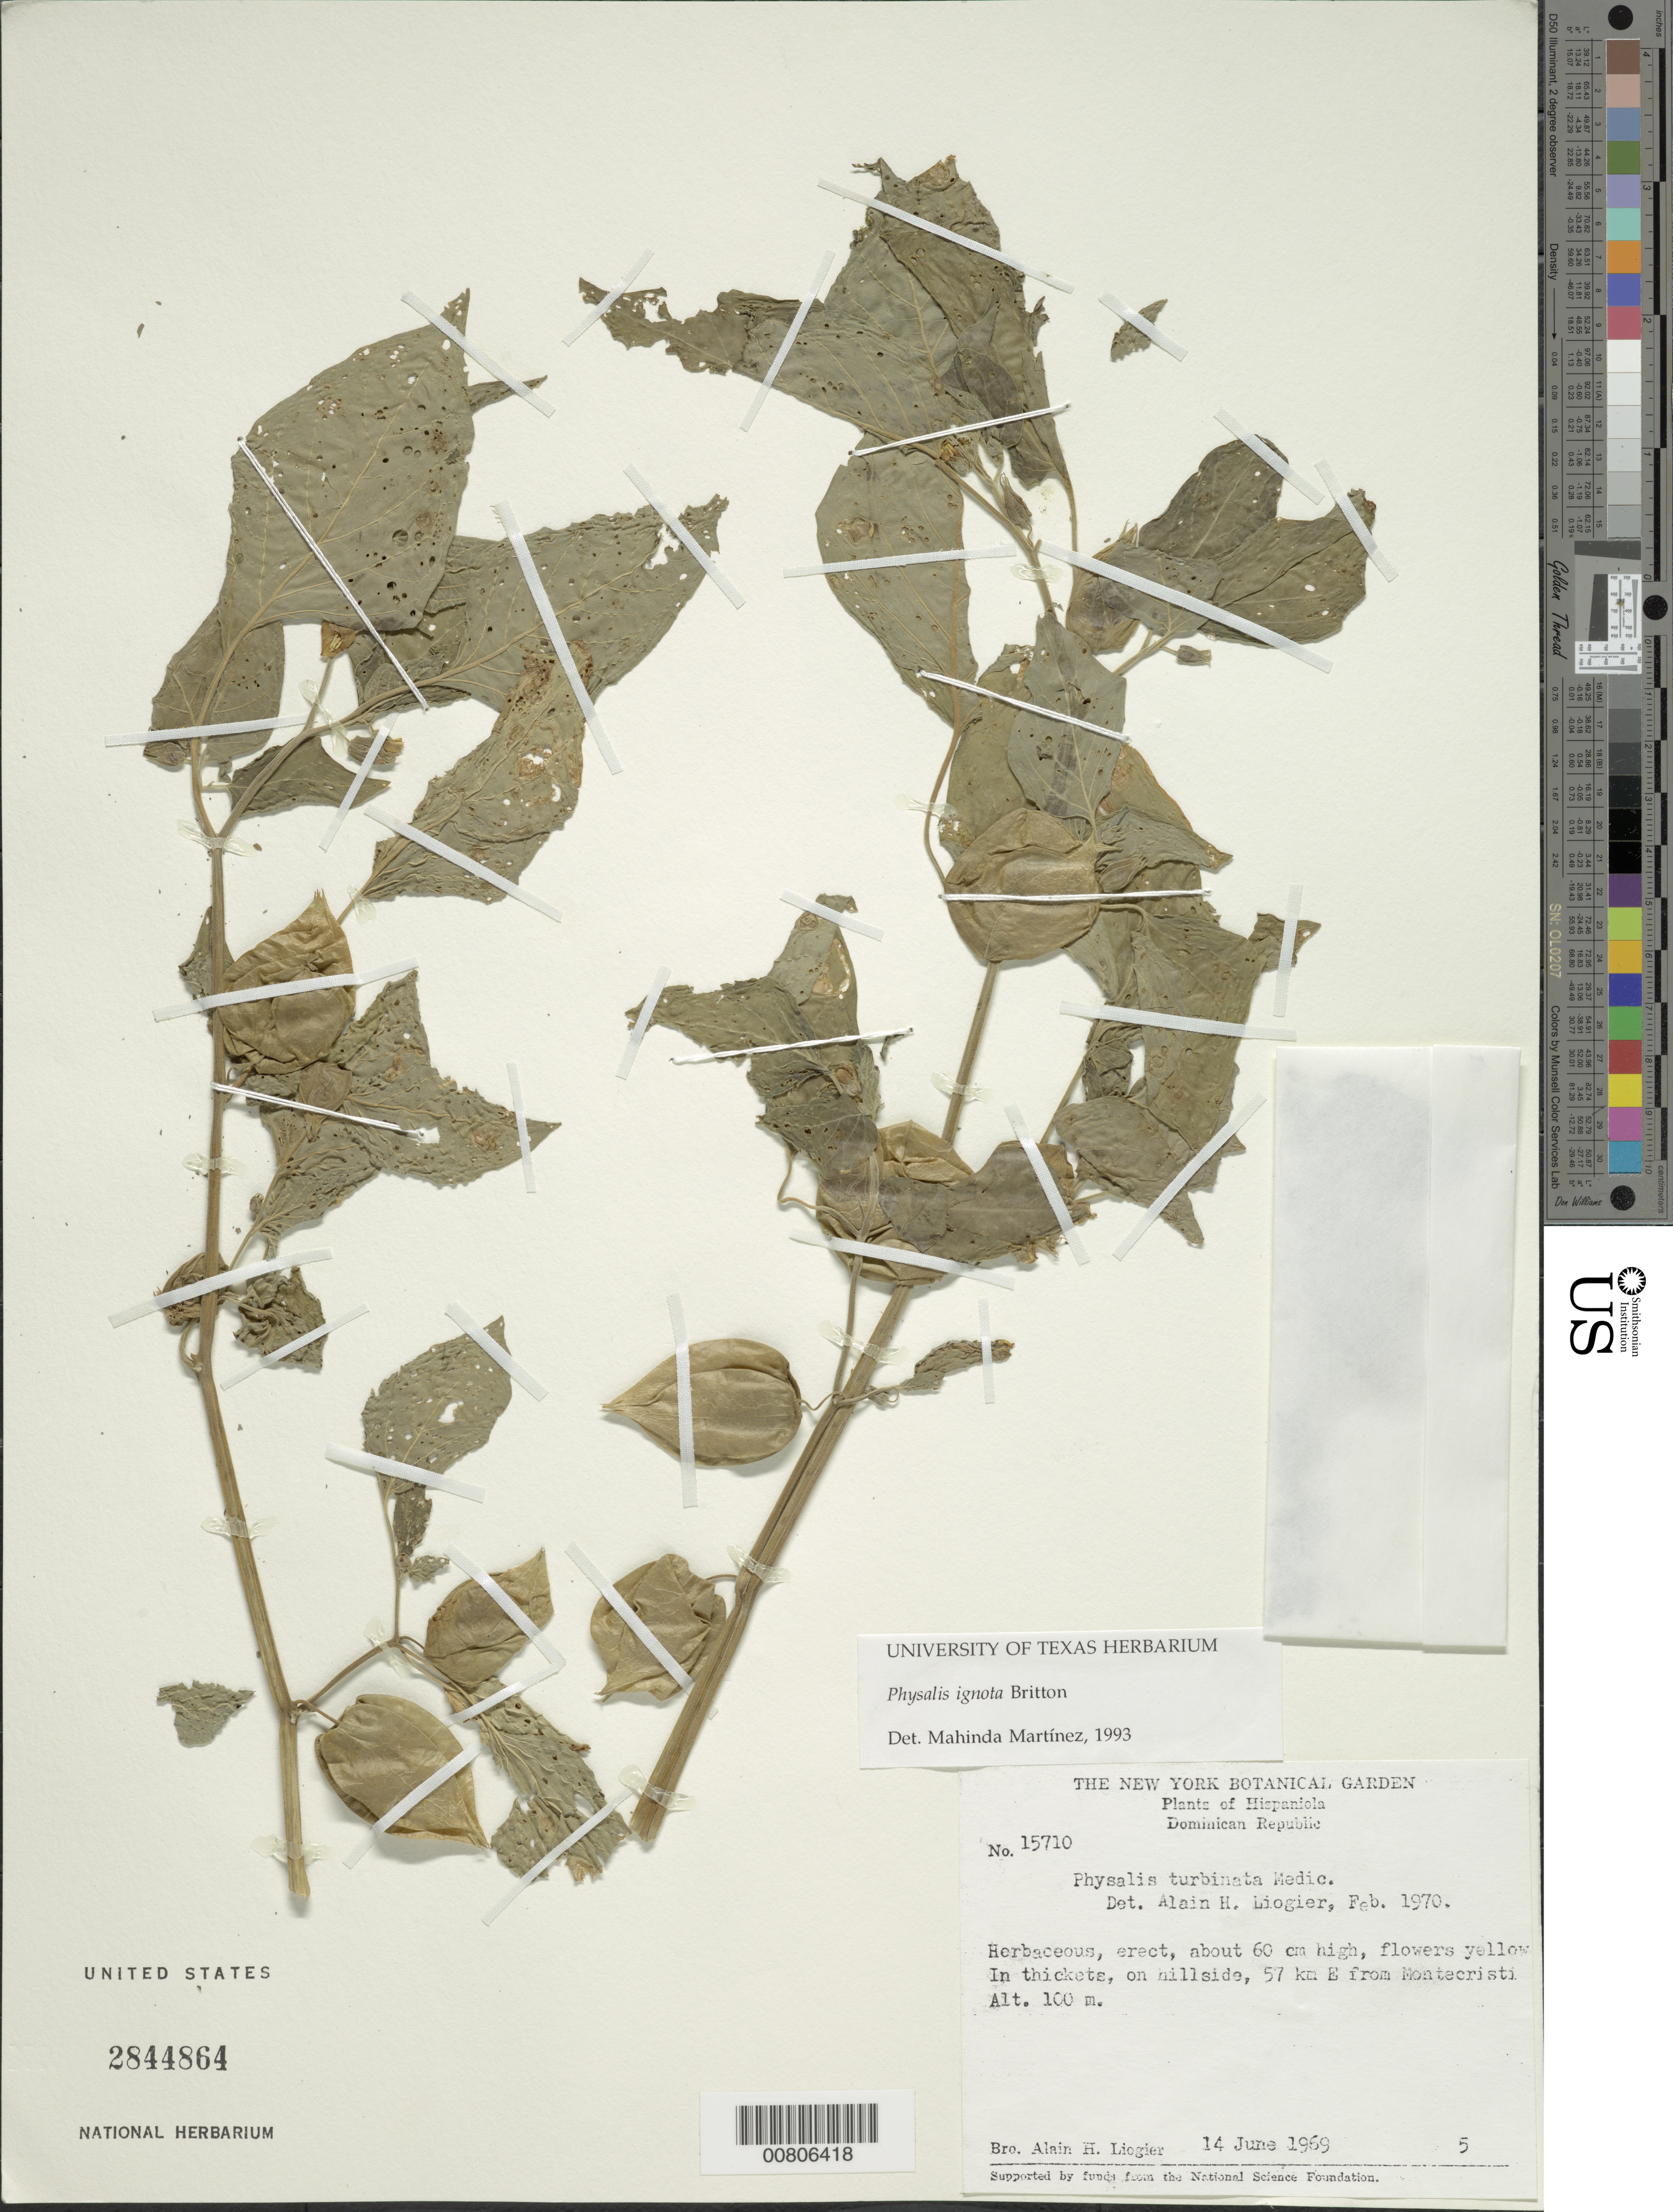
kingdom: Plantae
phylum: Tracheophyta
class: Magnoliopsida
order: Solanales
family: Solanaceae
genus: Physalis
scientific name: Physalis ignota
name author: Britton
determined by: Martinez, M.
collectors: A. H. Liogier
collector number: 15710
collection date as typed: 14 Jun 1969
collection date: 1969-06-14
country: Dominican Republic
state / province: Monte Cristi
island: Hispaniola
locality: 57 km E from Montecristi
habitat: In thickets on hillside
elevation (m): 100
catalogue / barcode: US 2844864